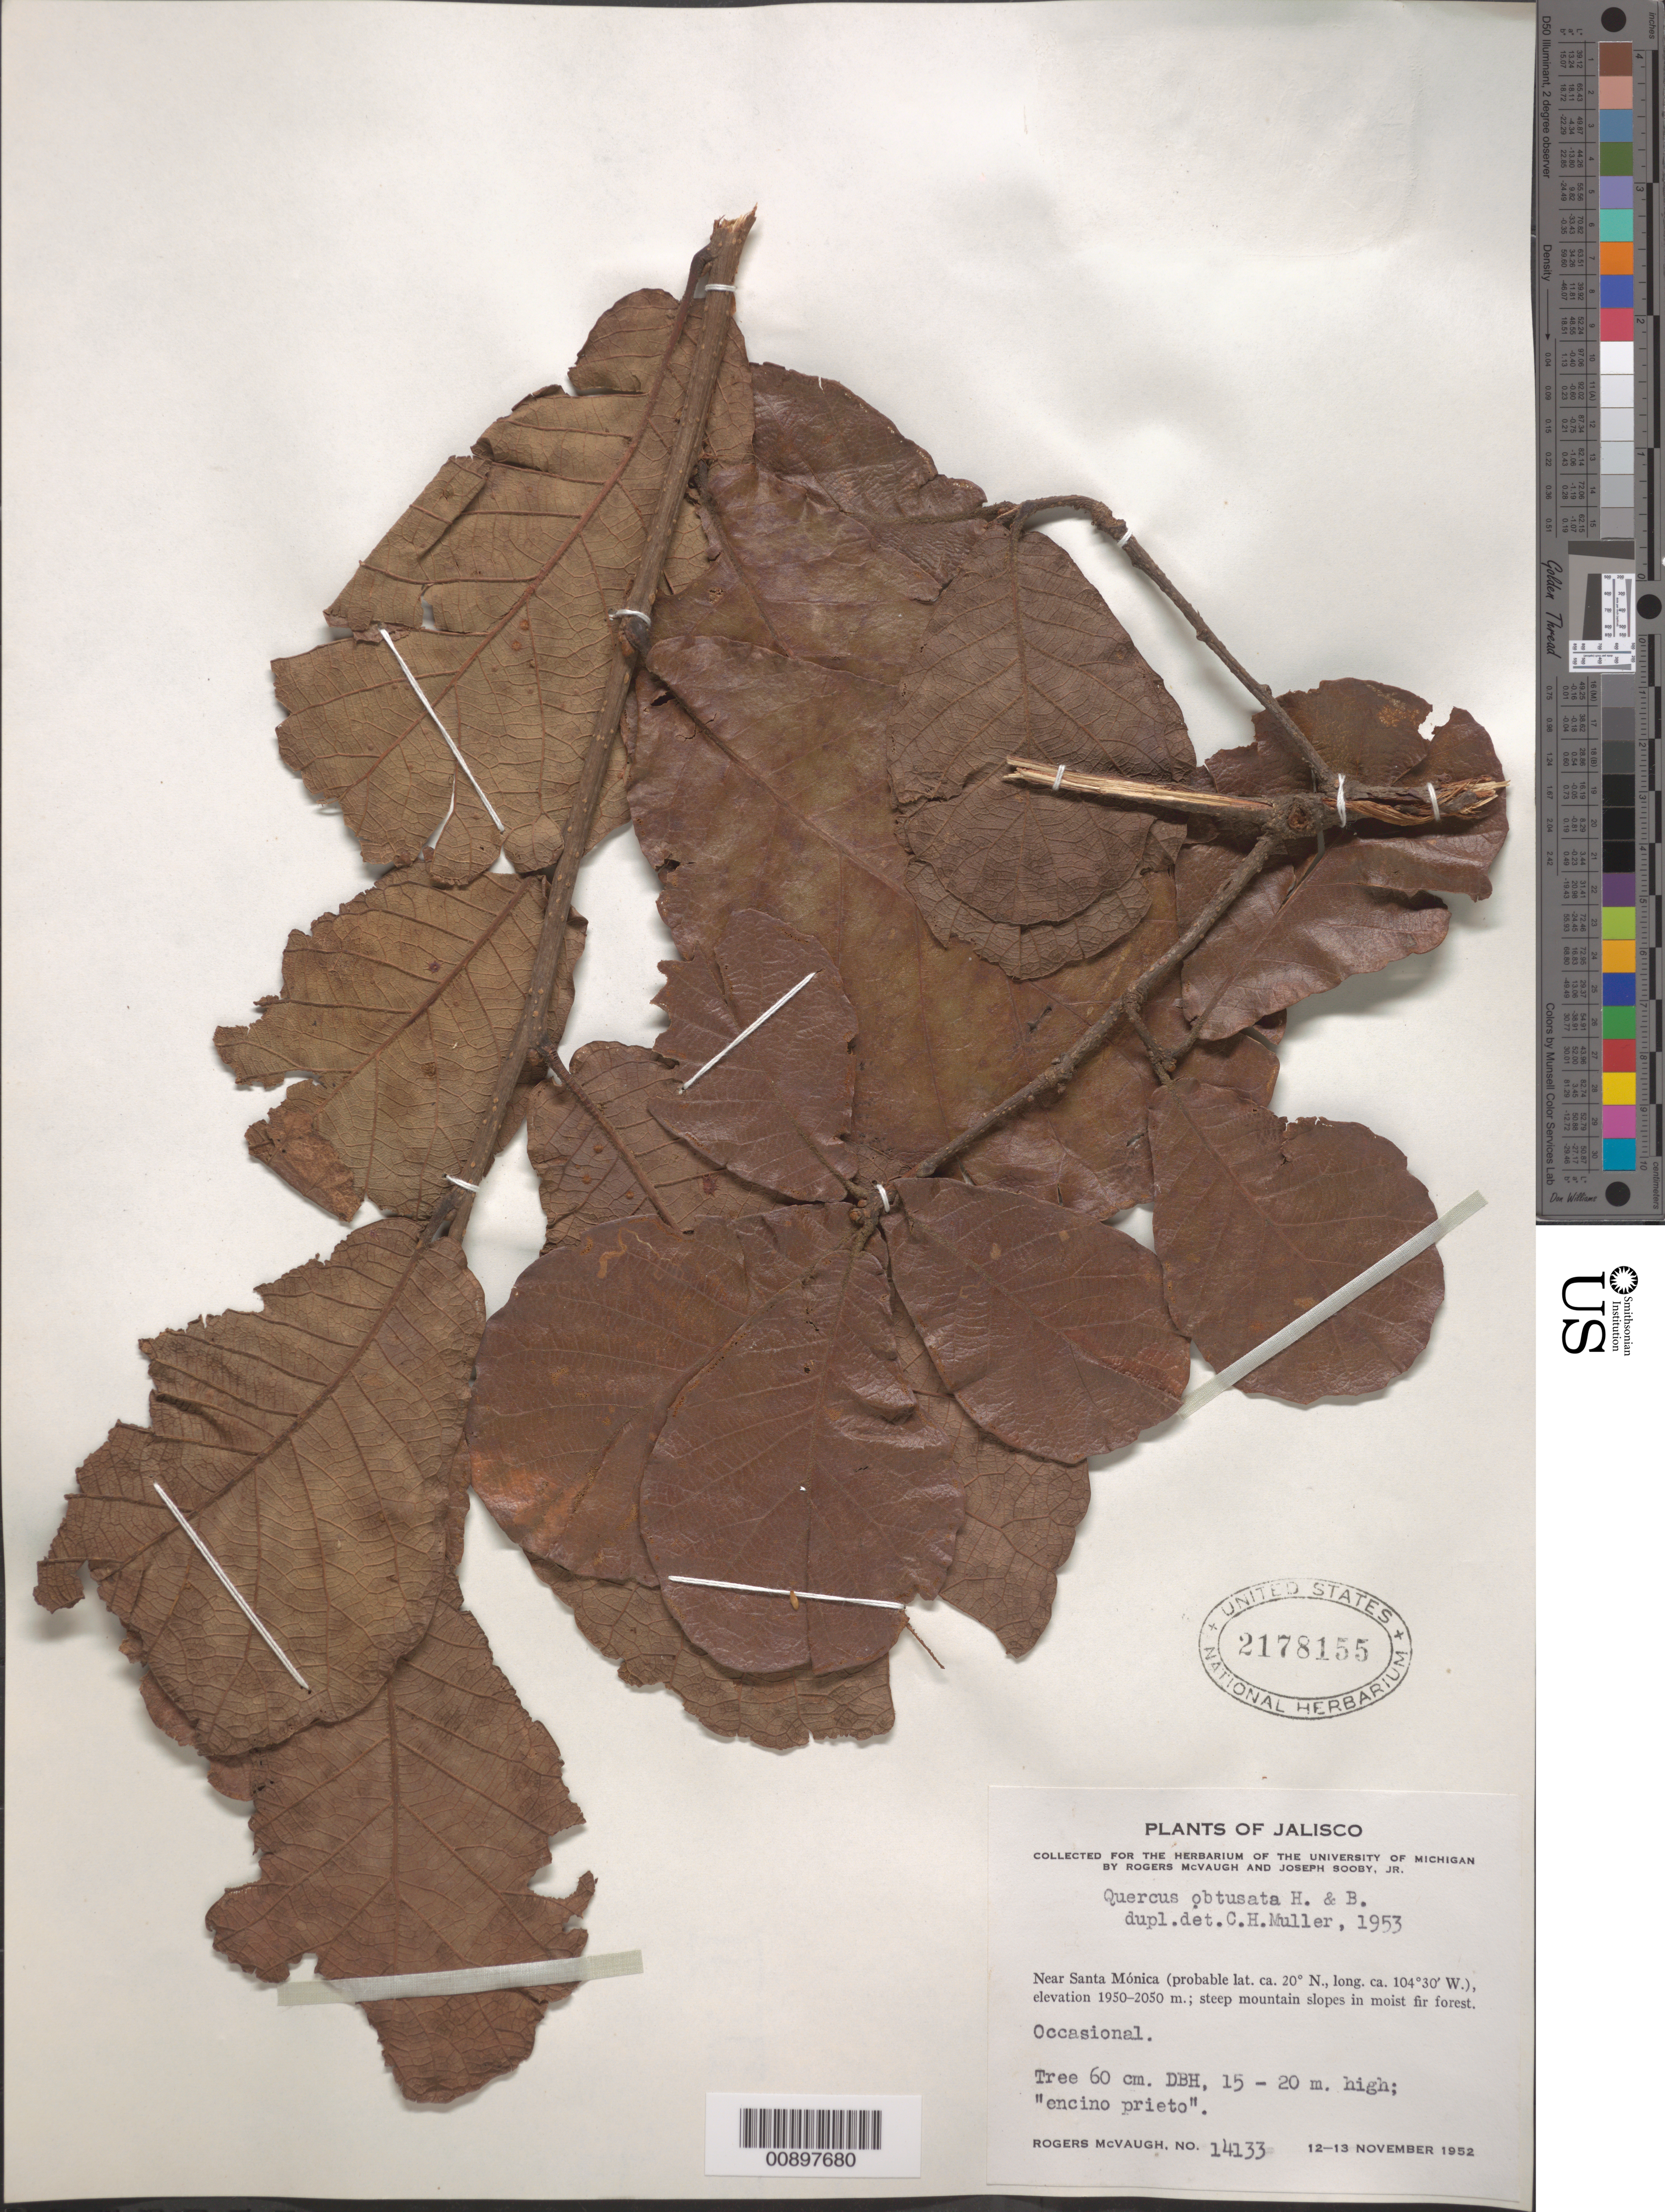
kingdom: Plantae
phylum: Tracheophyta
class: Magnoliopsida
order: Fagales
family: Fagaceae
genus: Quercus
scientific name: Quercus obtusata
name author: Humb. & Bonpl.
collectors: R. McVaugh & J. Sooby Jr.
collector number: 14133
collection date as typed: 12 Nov 1952 to 13 Nov 1952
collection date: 1952-11-12/1952-11-13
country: Mexico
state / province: Jalisco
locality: Near Santa Mónica.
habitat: Steep mountain slopes in moist fir forest.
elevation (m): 2050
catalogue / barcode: US 2178155